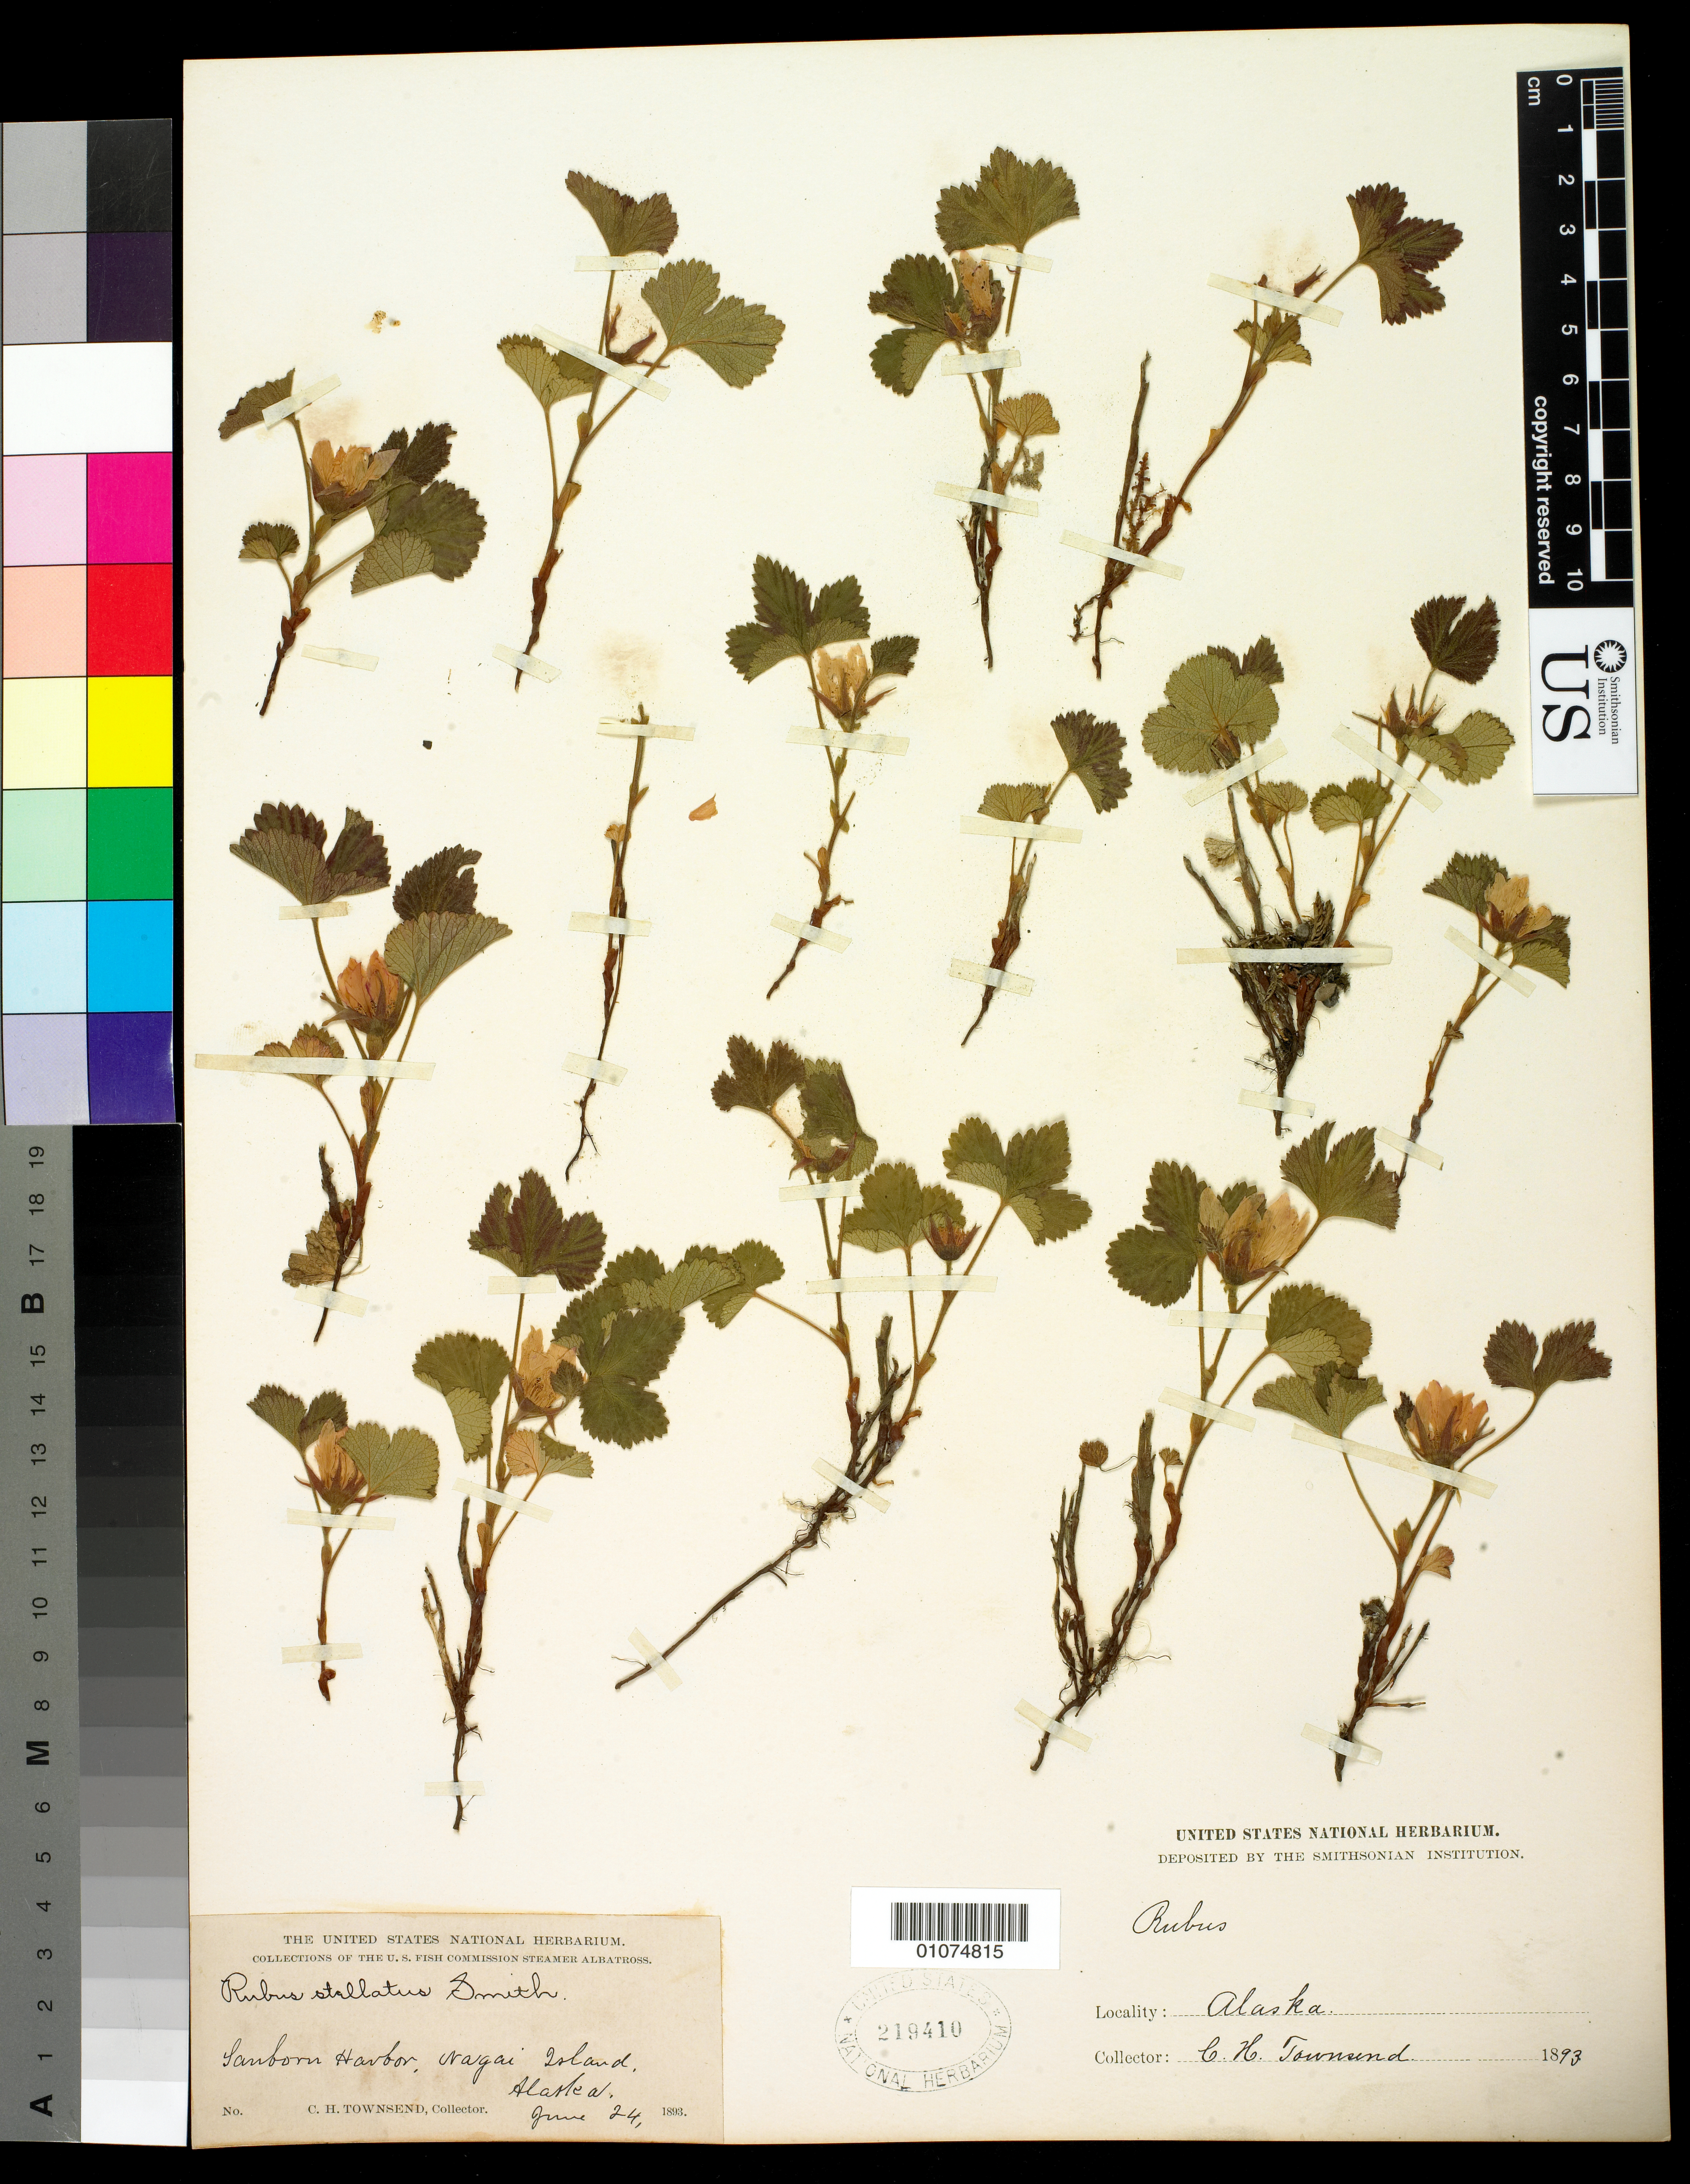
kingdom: Plantae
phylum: Tracheophyta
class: Magnoliopsida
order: Rosales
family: Rosaceae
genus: Rubus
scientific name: Rubus stellatus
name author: Sm.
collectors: C. Townsand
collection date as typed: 24 Jun 1893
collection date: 1893-06-24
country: United States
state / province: Alaska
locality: Sanborn Harbor, Nagai Island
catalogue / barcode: US 219410